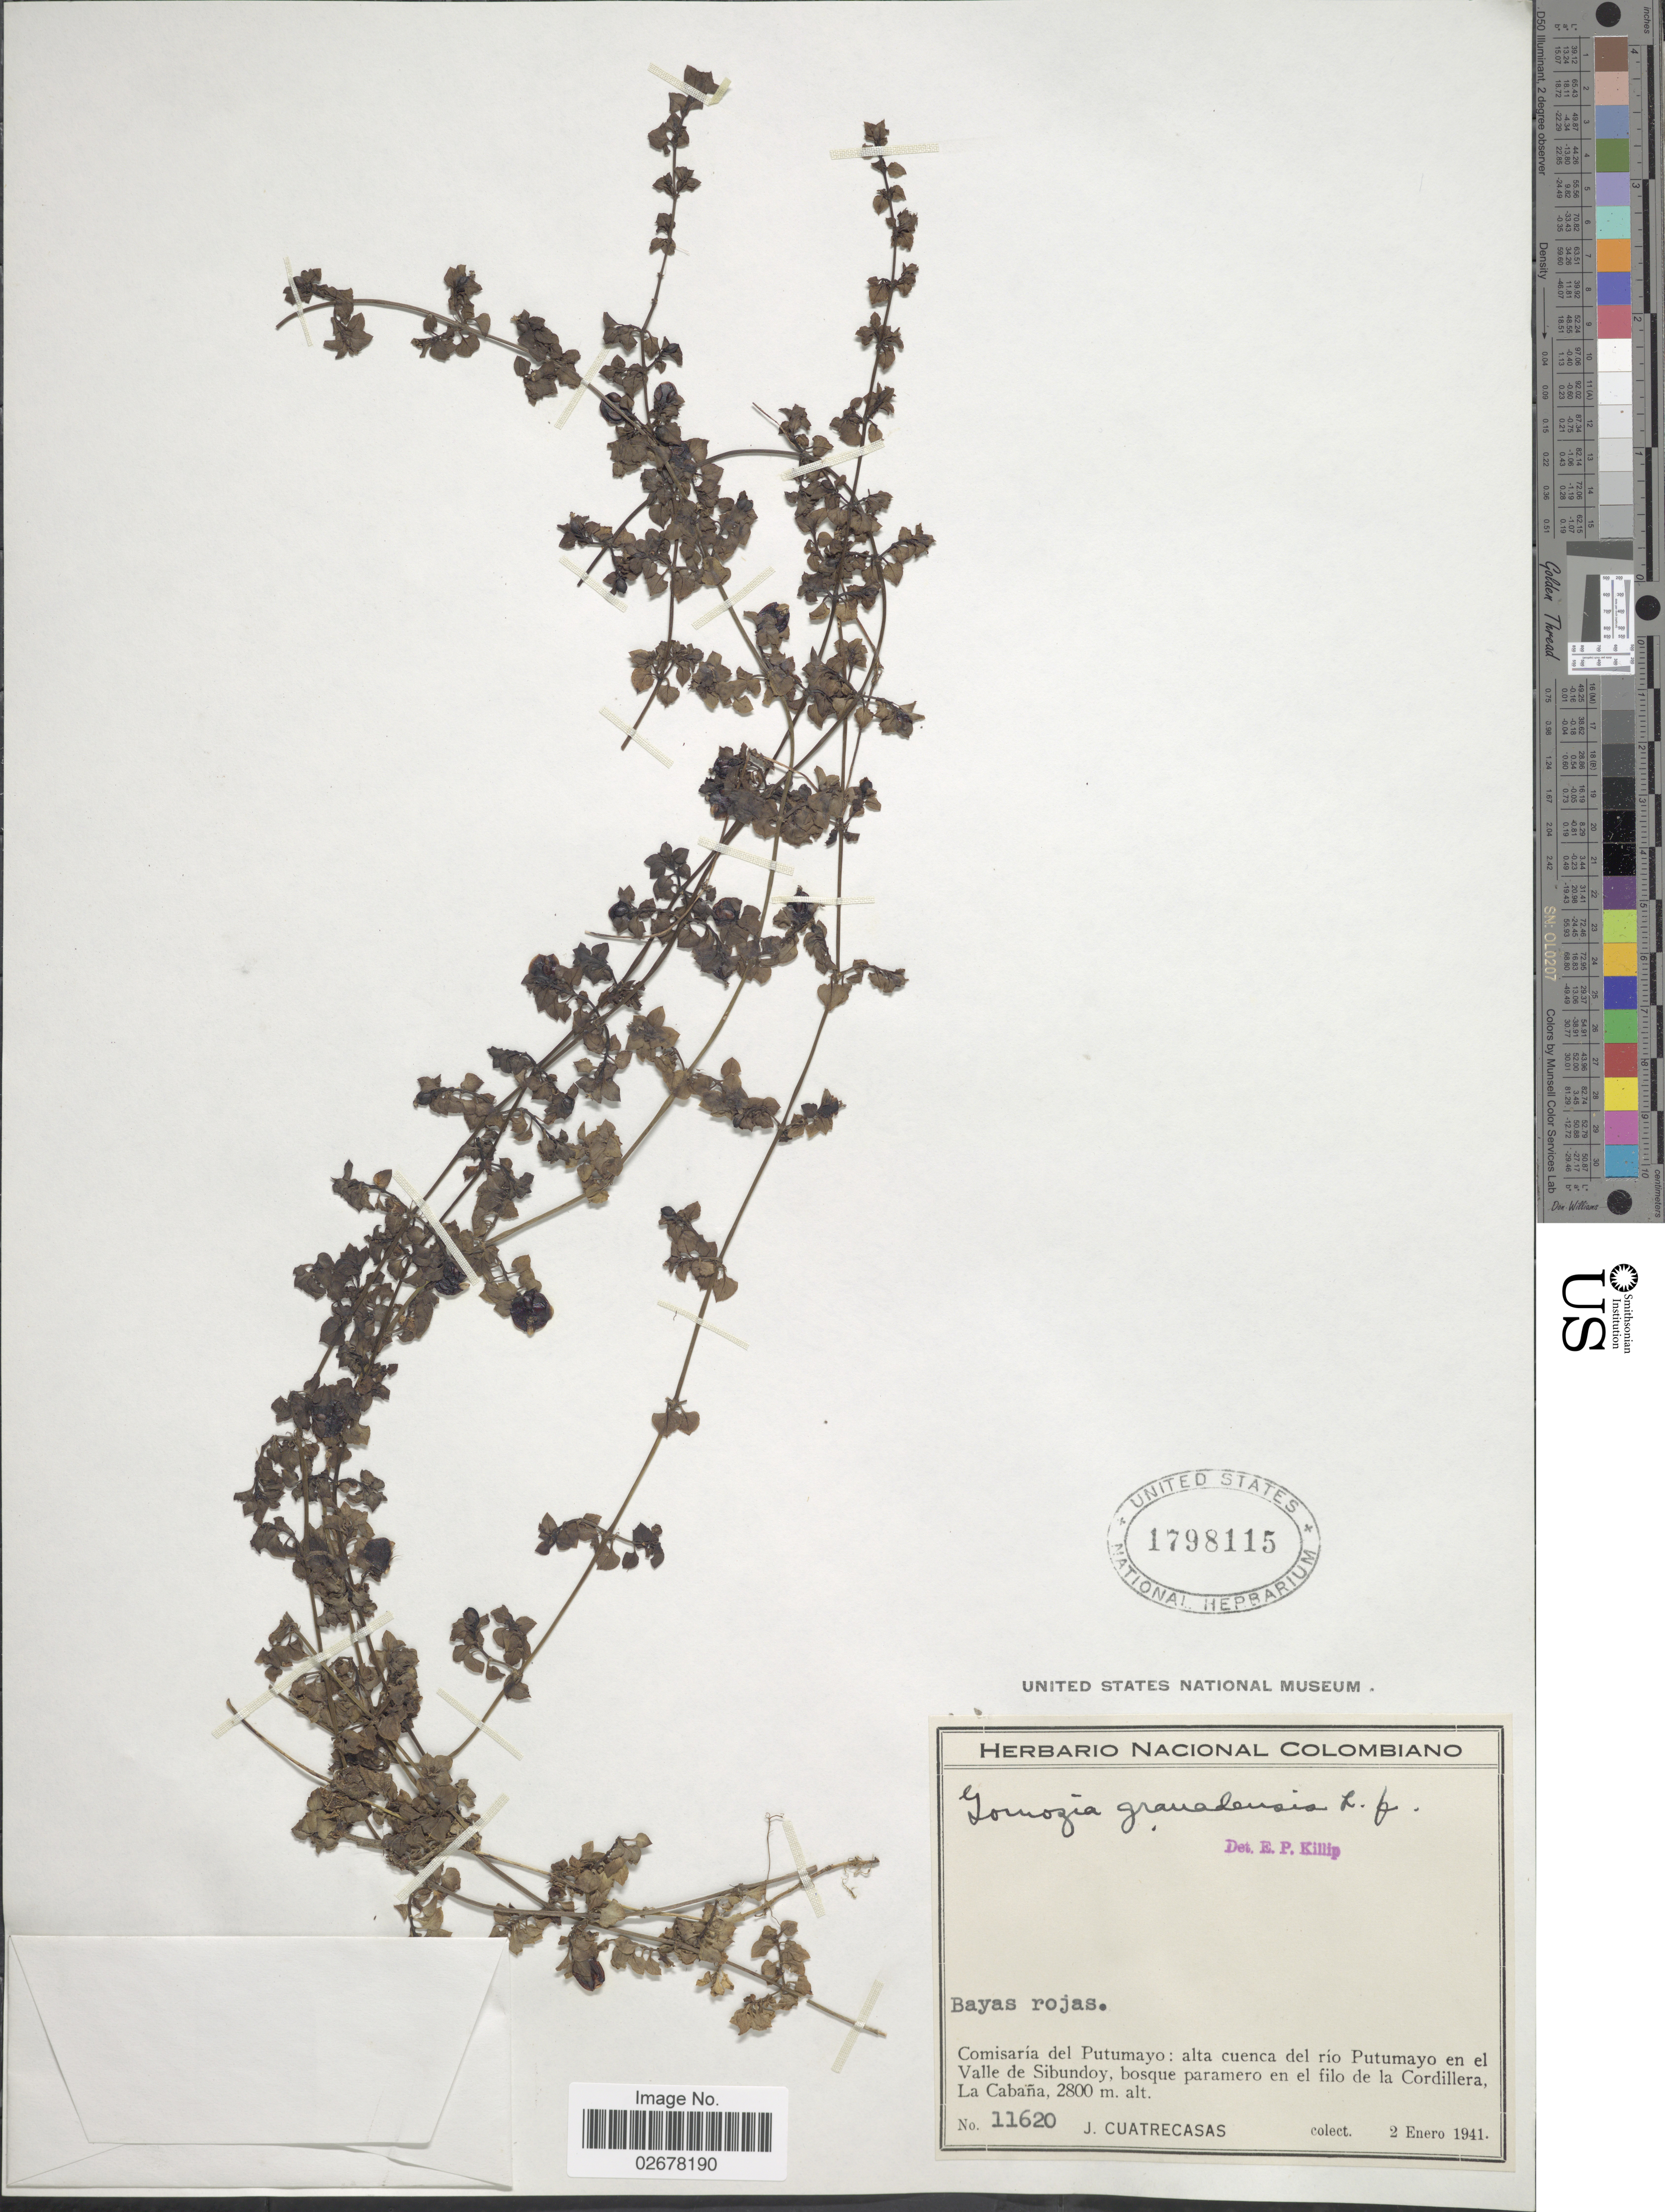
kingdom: Plantae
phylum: Tracheophyta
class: Magnoliopsida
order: Gentianales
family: Rubiaceae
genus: Nertera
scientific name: Nertera depressa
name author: Banks & Sol. ex Gaertn.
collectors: J. Cuatrecasas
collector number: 11620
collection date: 1941-01-02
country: Colombia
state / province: Putumayo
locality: Comisaria del Putumayo: alta cuenca del rio Putumayo en el Valle de Sibundoy, bosque paramero en el filo de la Cordillera La Cabana.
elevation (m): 2800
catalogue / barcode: US 1798115